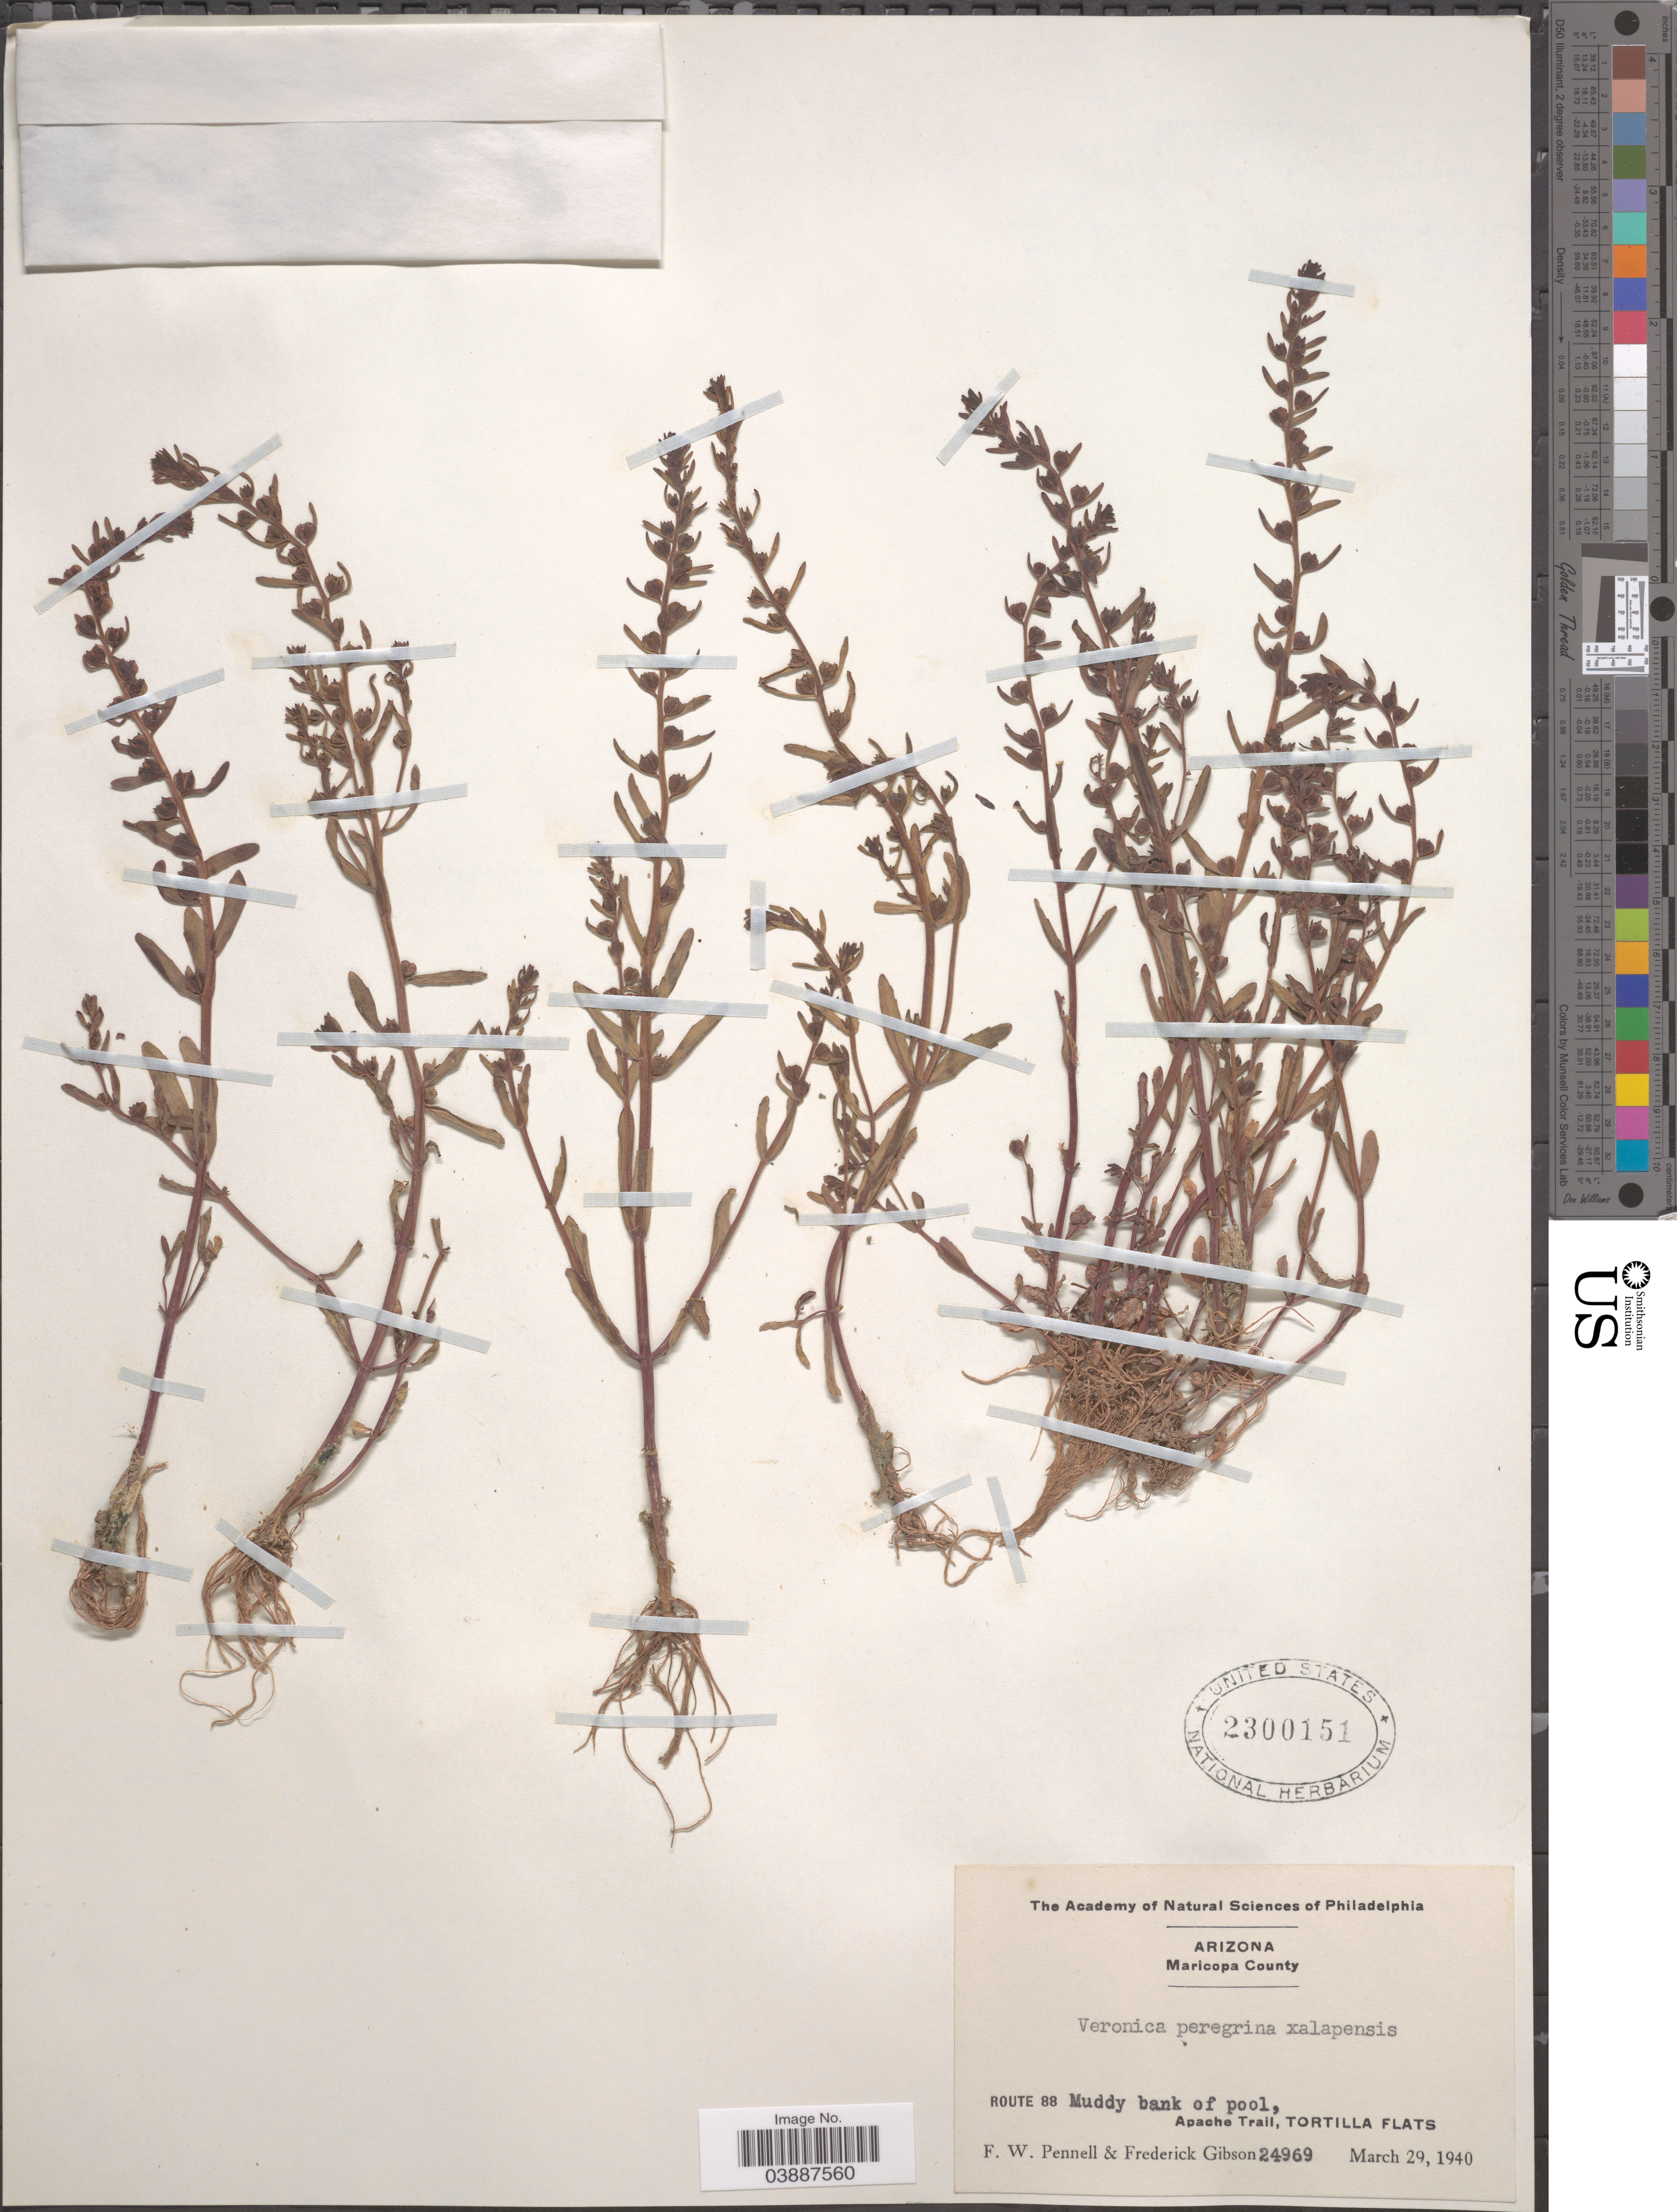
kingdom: Plantae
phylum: Tracheophyta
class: Magnoliopsida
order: Lamiales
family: Plantaginaceae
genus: Veronica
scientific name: Veronica peregrina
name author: L.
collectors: F. W. Pennell & F. Gibson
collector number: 24969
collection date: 1940-03-29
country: United States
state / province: Arizona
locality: Maricopa County. Route 88. Muddy bank of pool, Apache Trail, Tortilla Flats.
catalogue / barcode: US 2300151